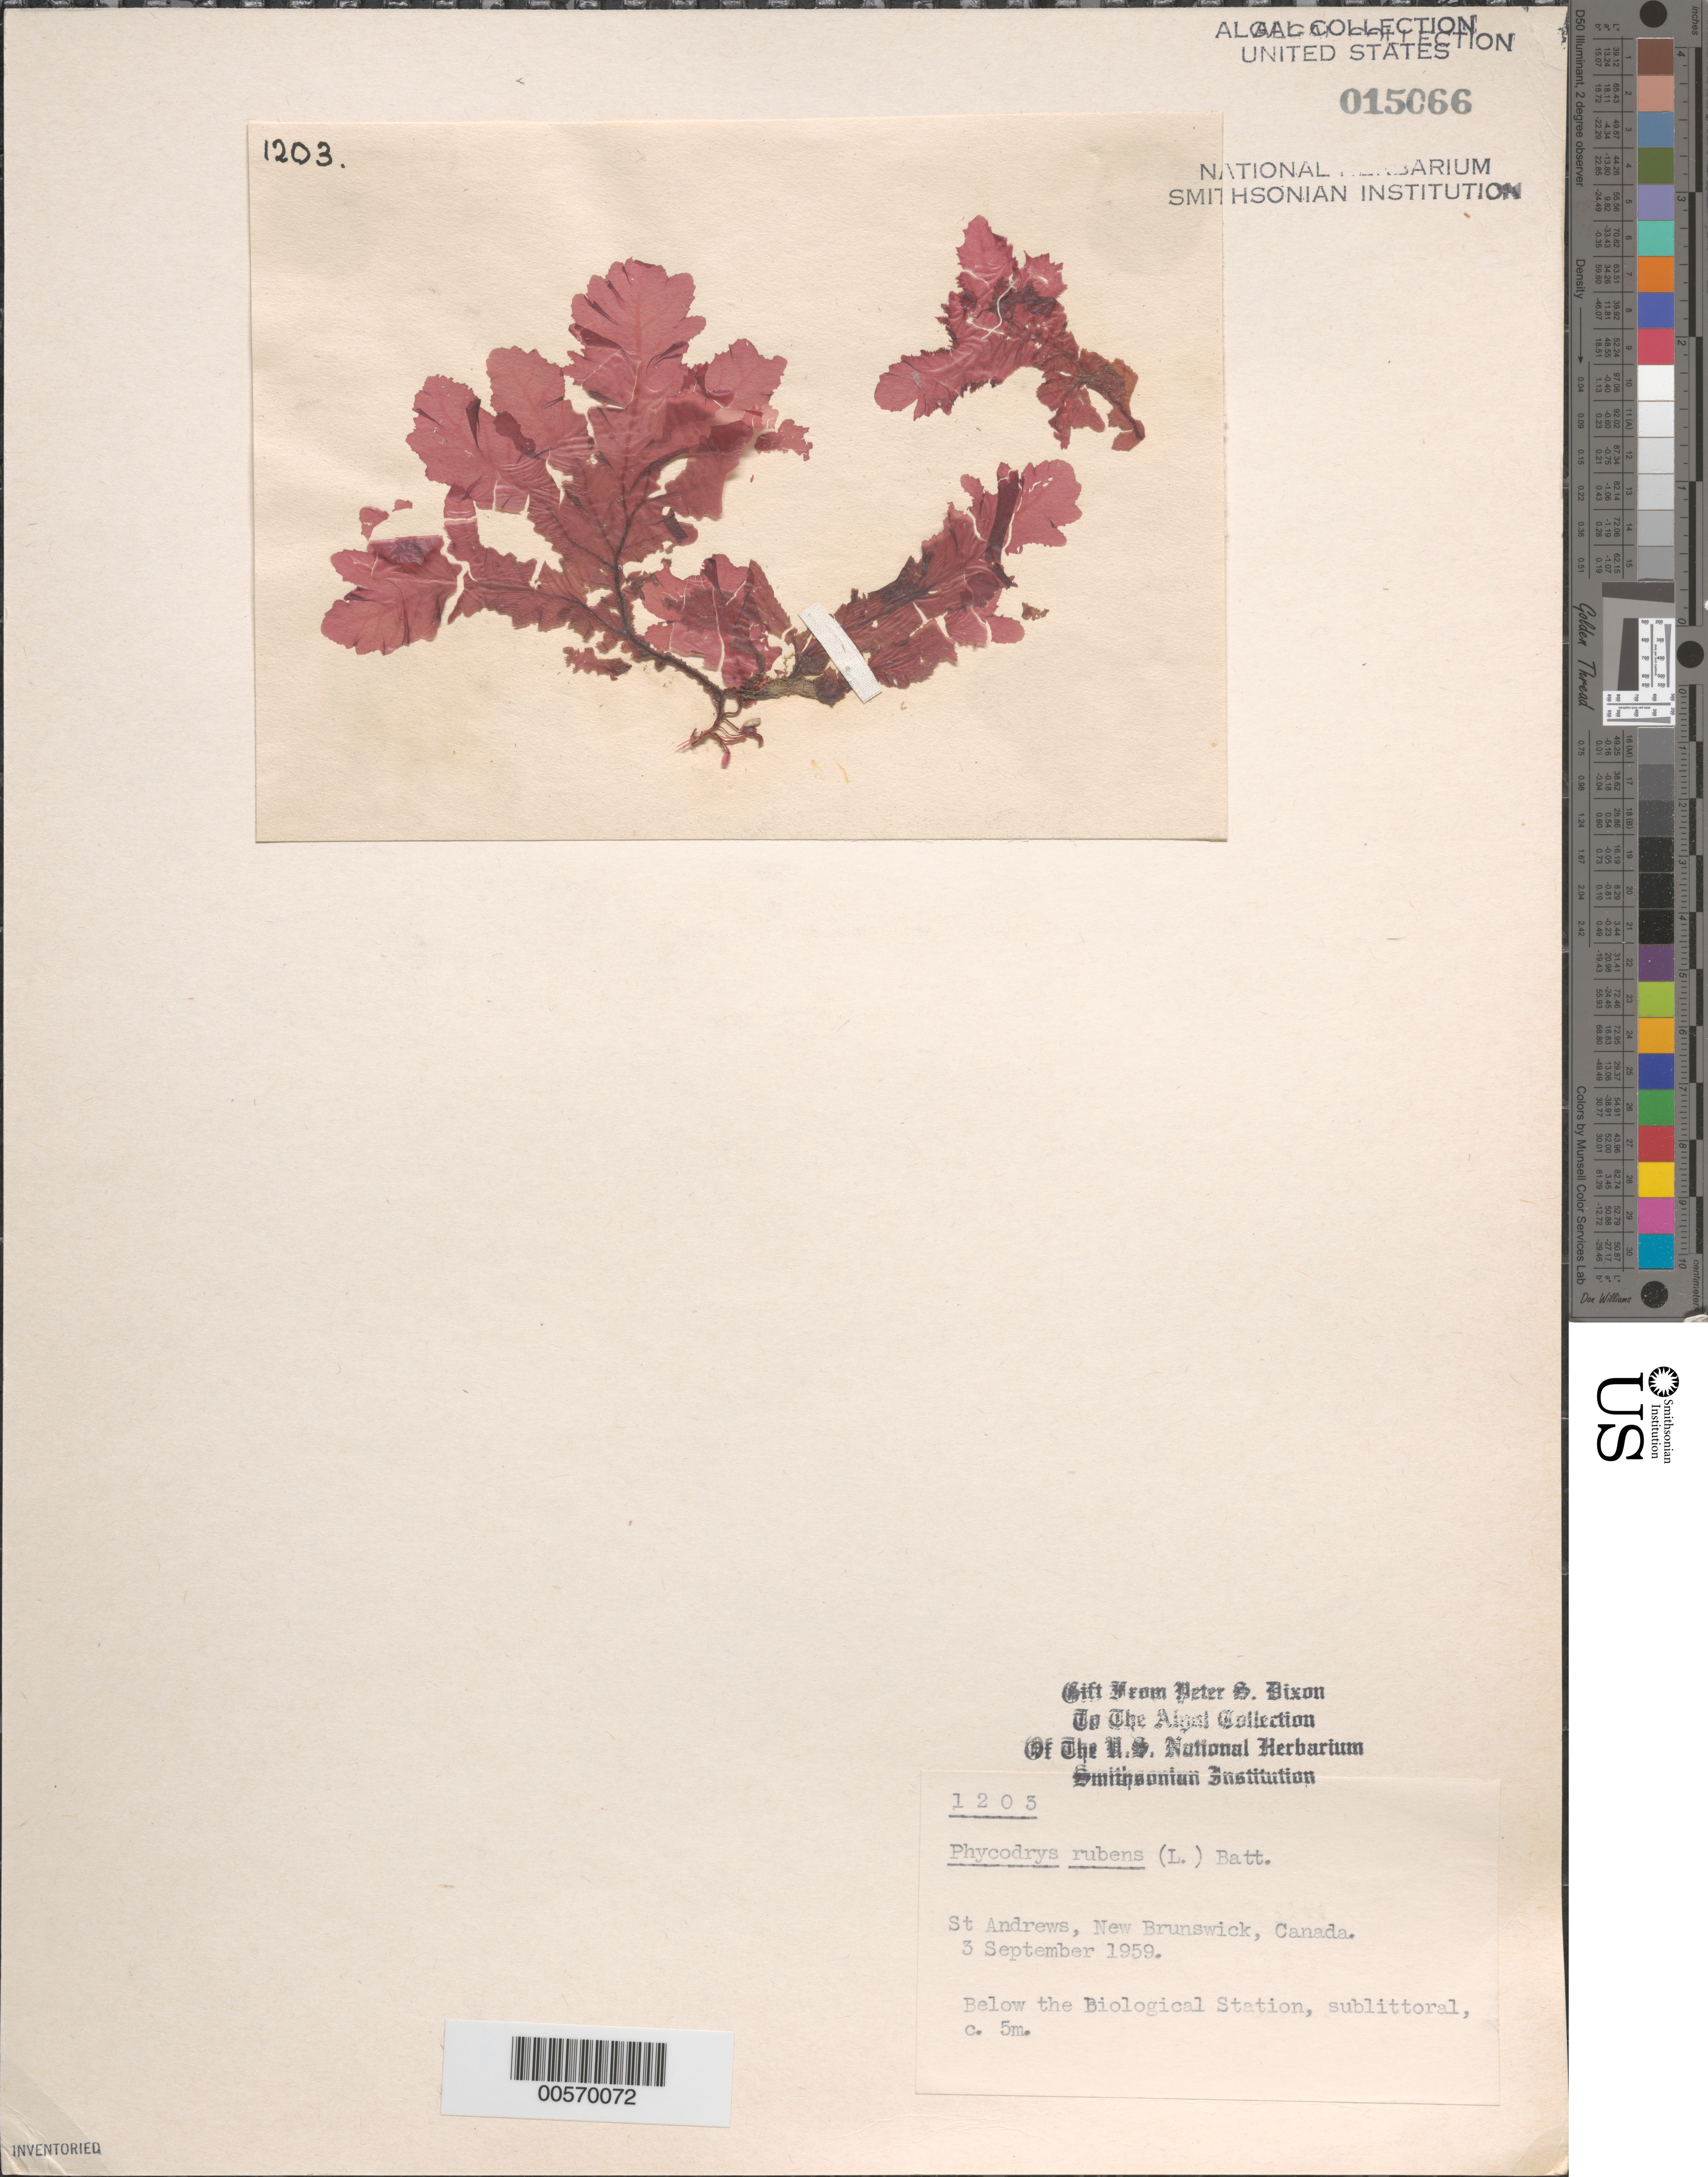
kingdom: Plantae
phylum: Rhodophyta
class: Florideophyceae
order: Ceramiales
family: Delesseriaceae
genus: Phycodrys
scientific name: Phycodrys rubens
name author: (L.) Batters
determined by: Dixon, P. S.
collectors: P. S. Dixon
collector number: PSD 1203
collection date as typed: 03 Sep 1959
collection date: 1959-09-03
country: Canada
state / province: New Brunswick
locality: St. andrews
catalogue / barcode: US 15066